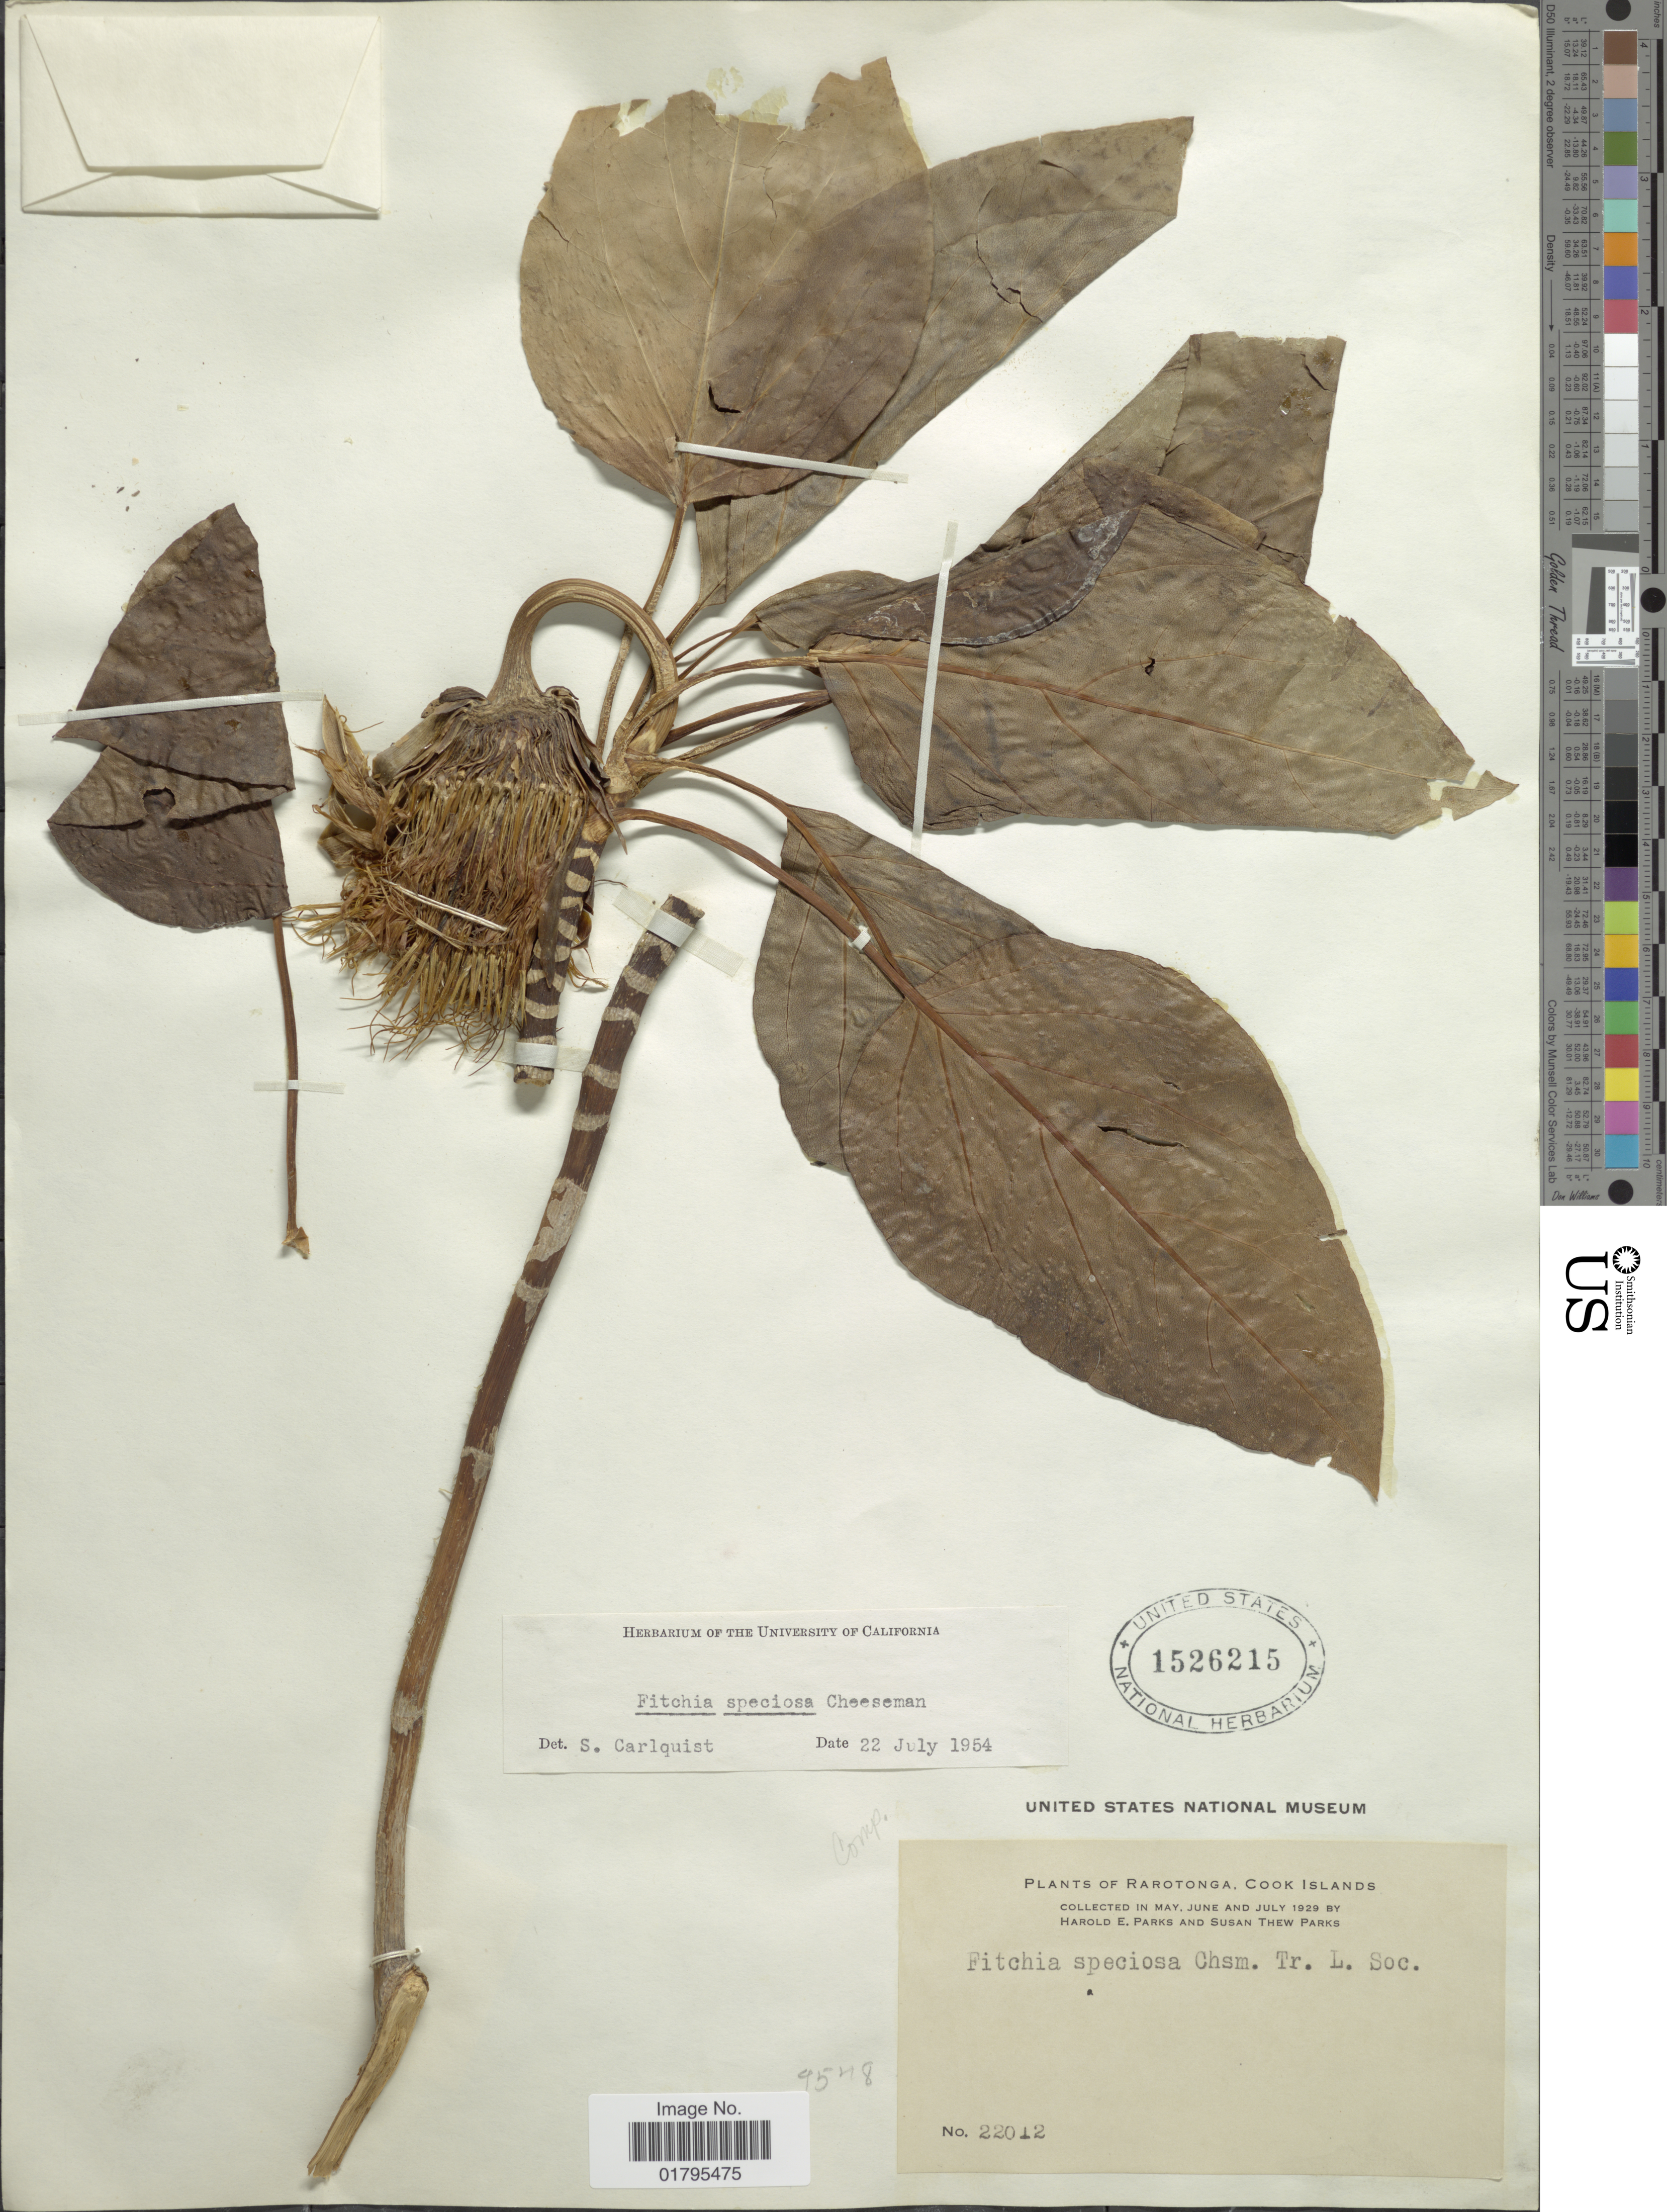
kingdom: Plantae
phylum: Tracheophyta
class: Magnoliopsida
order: Asterales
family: Asteraceae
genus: Fitchia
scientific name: Fitchia speciosa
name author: Cheeseman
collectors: H. E. Parks & S. Parks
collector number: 22012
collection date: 1929-05/1929-07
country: Cook Islands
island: Rarotonga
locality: Rarotonga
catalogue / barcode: US 1526215